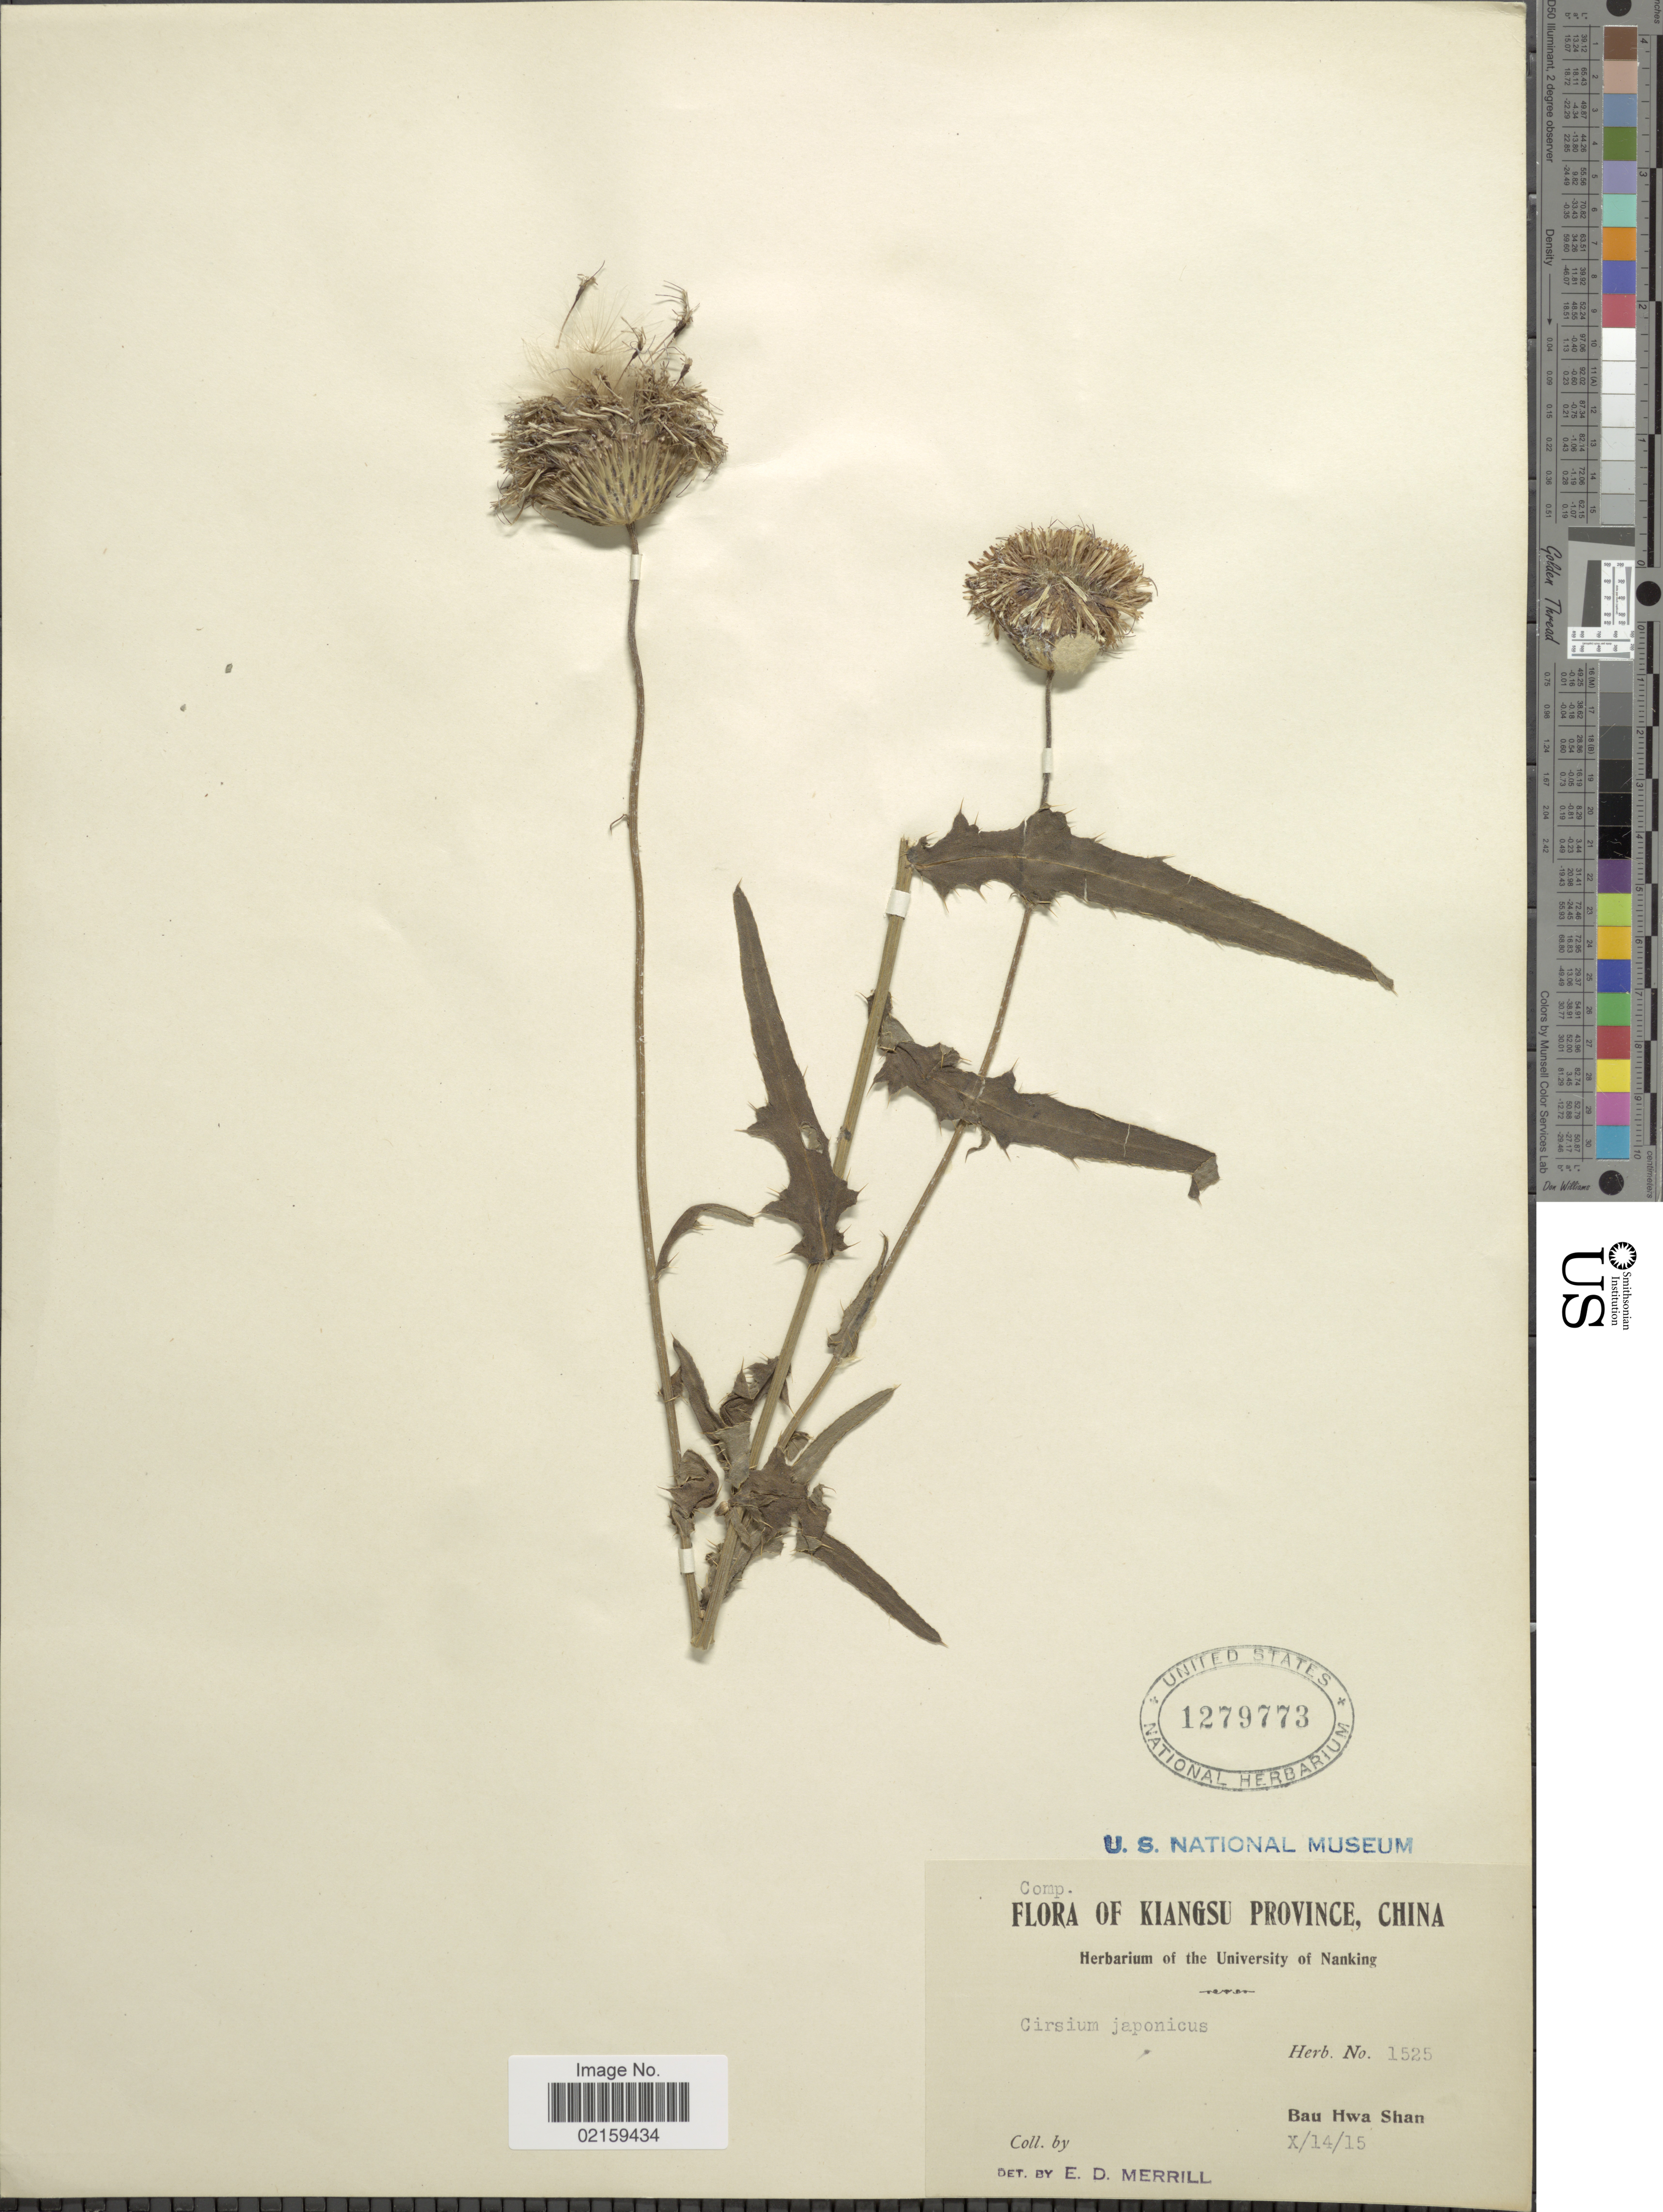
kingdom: Plantae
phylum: Tracheophyta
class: Magnoliopsida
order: Asterales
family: Asteraceae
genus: Cirsium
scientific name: Cirsium japonicum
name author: DC.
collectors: ex herb. University of Nanking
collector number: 1525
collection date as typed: Transcribed d/m/y: 14/10/15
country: China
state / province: Jiangsu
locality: Kiangsu Province. Bau Hwa Shan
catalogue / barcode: US 1279773